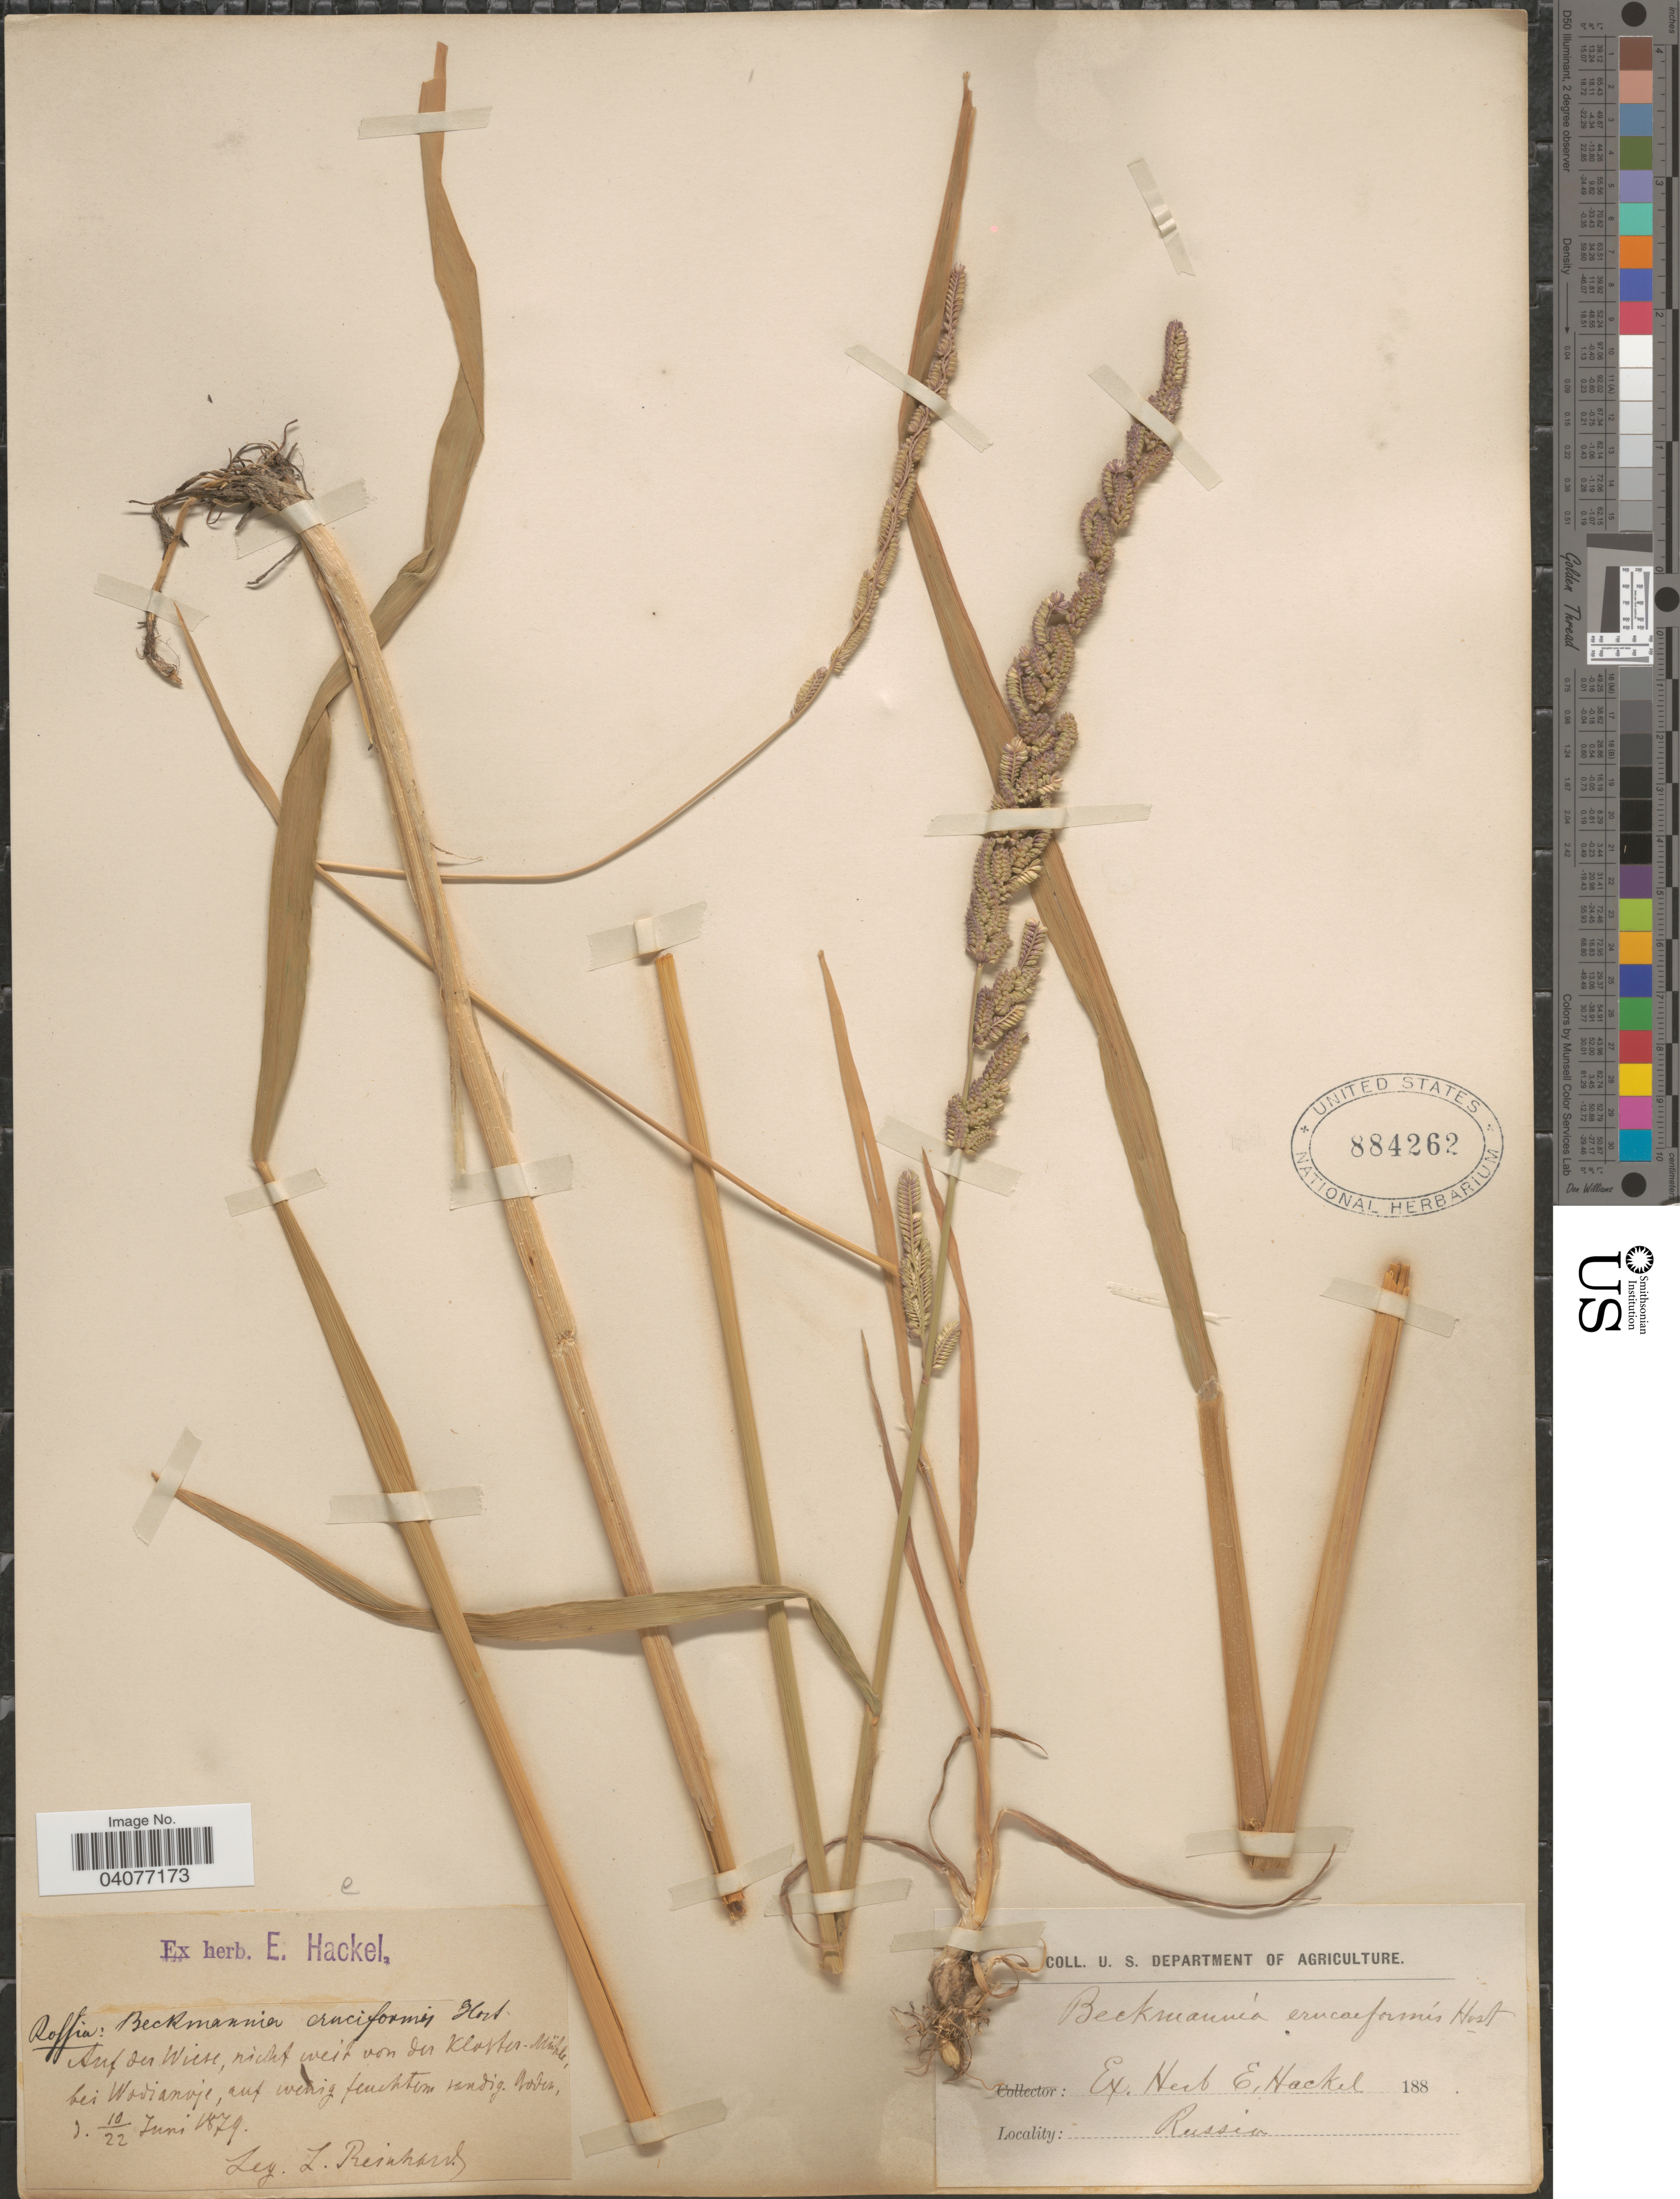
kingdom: Plantae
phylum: Tracheophyta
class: Liliopsida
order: Poales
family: Poaceae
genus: Beckmannia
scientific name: Beckmannia eruciformis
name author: (L.) Host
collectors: L. Reinhard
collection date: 1879-06-10/1879-06-22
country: Russian Federation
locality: Rossia: Auf der Wiese, nicht weit von der klassen-Mühle, bei Wodianoje, auf wenig feuchten sandig boden. (Vodyanoye).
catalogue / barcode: US 884262